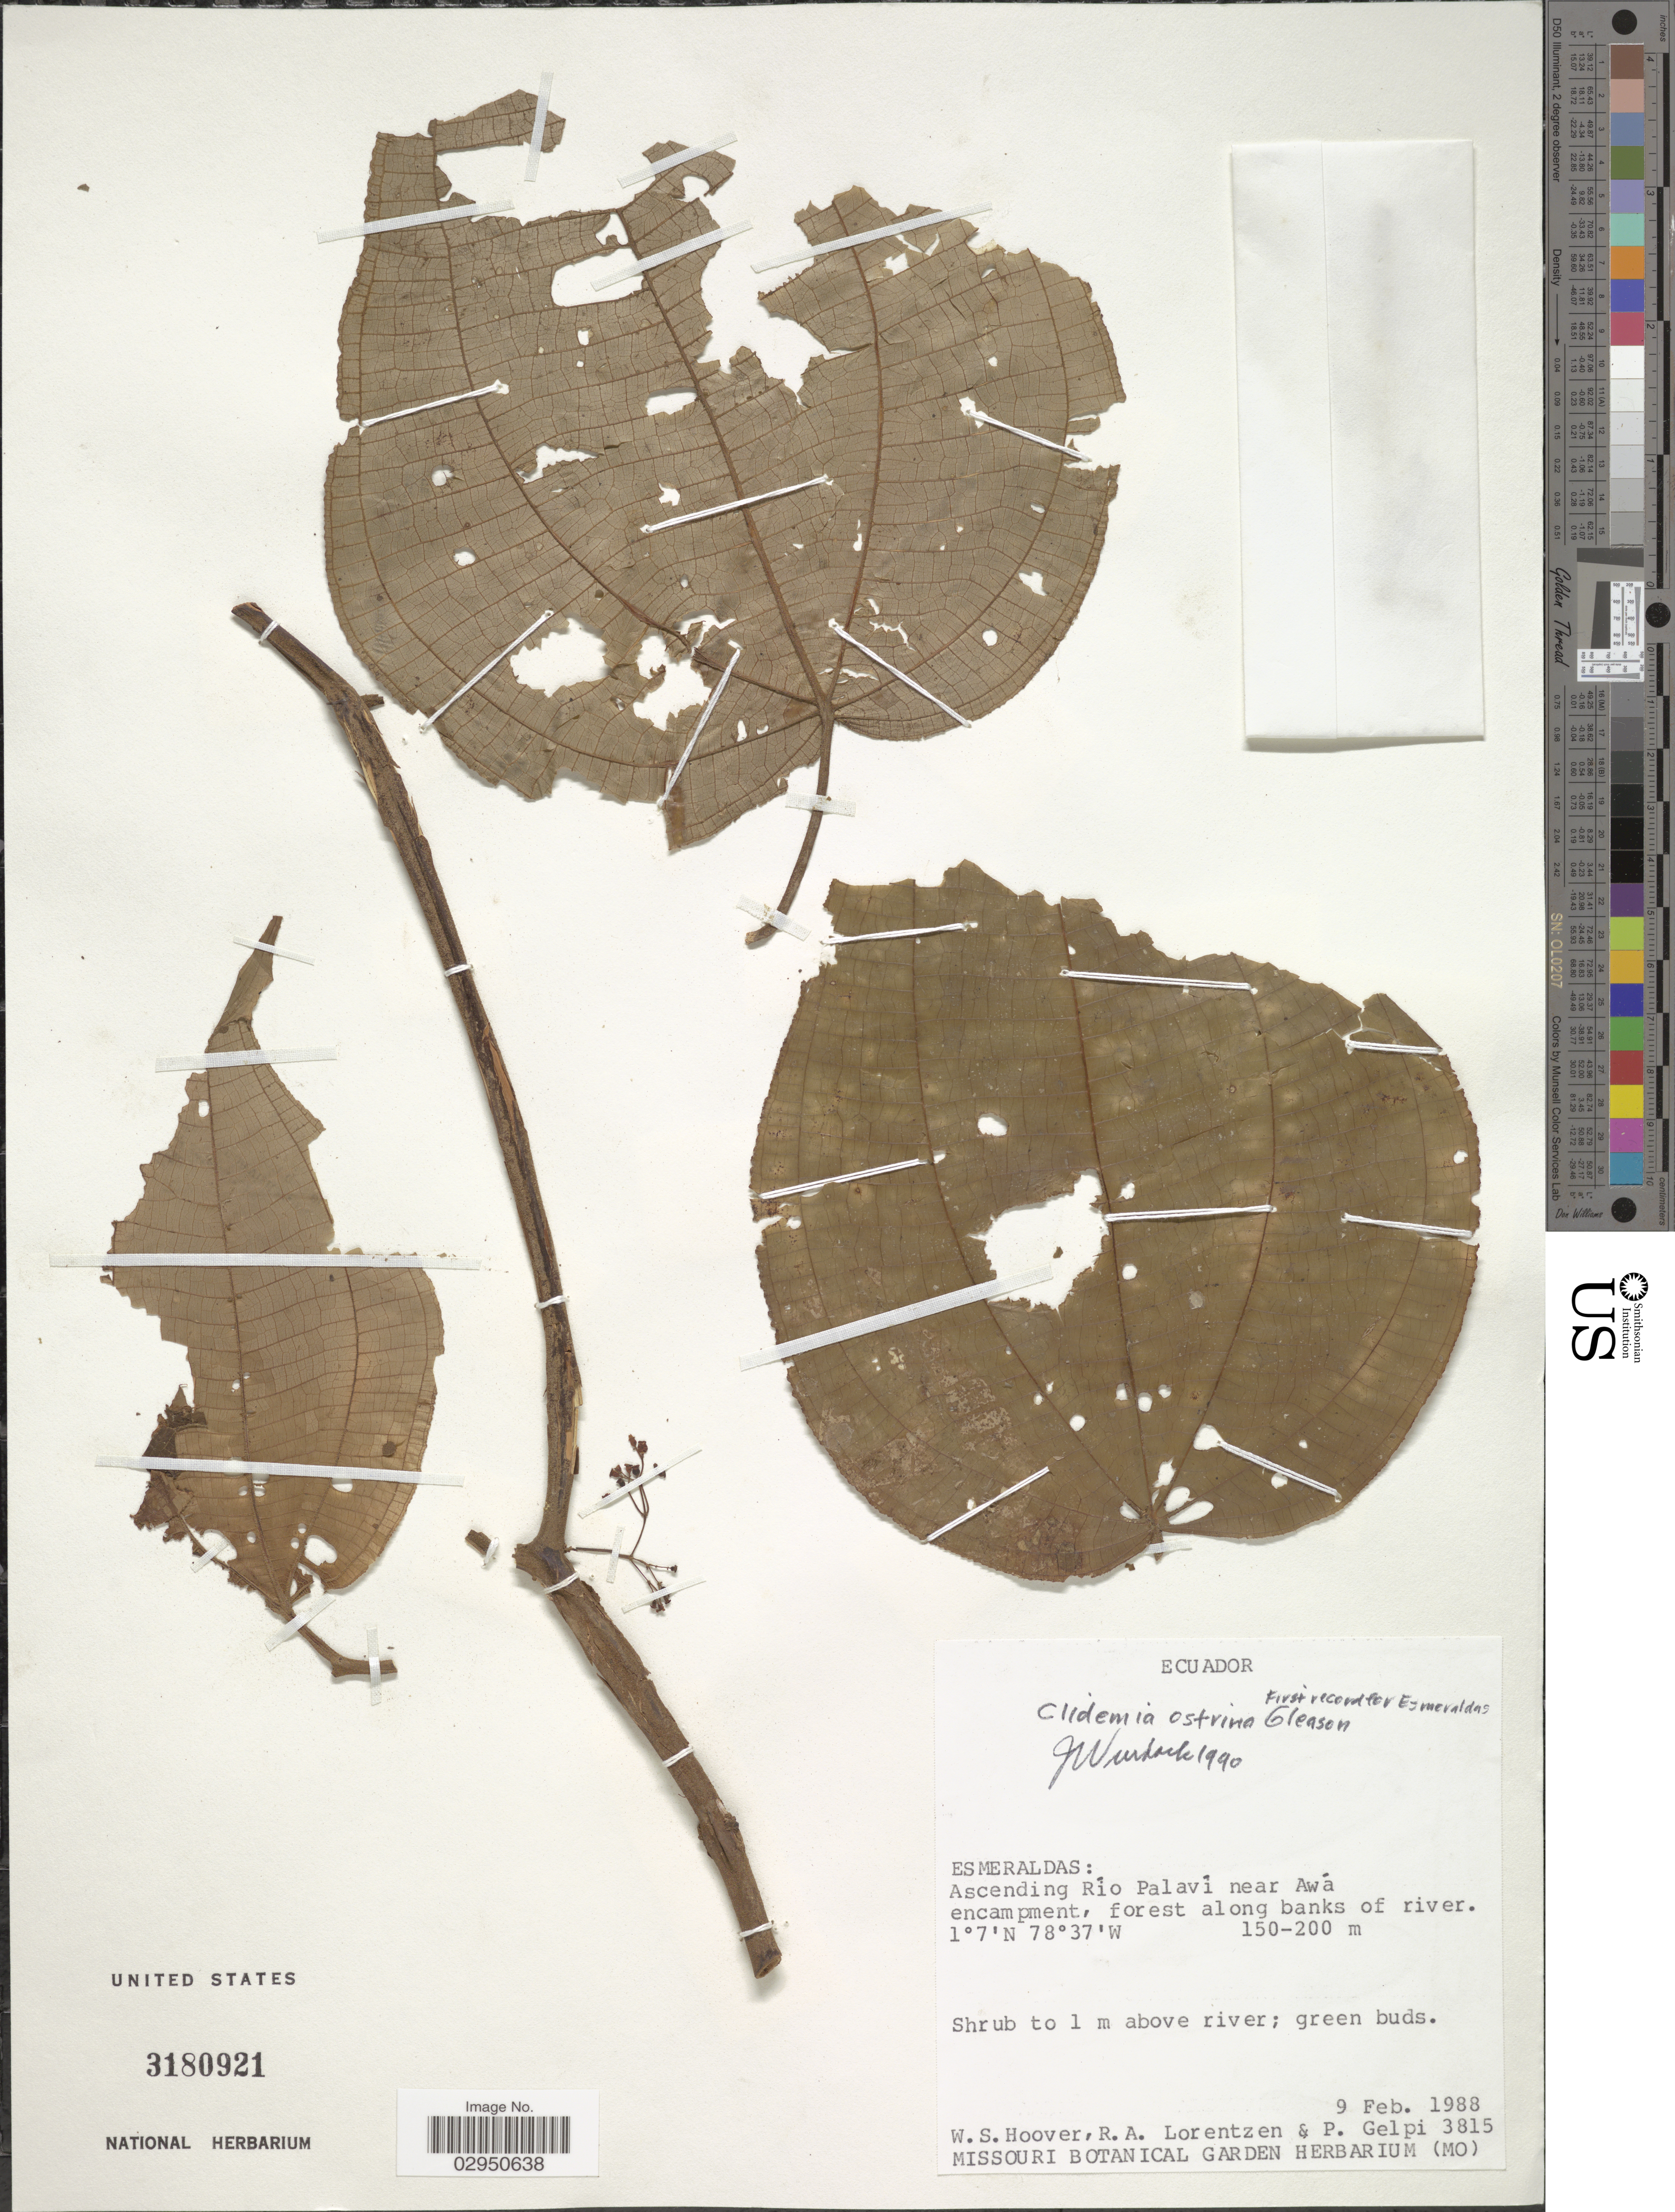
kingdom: Plantae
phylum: Tracheophyta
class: Magnoliopsida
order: Myrtales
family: Melastomataceae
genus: Clidemia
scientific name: Clidemia ostrina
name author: Gleason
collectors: W. S. Hoover, R. Lorentzen & P. Gelpi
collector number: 3815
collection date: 1988-02-09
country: Ecuador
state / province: Esmeraldas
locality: Ascending Río Palaví near Awá encampment, forest along banks of river.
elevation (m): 150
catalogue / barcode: US 3180921